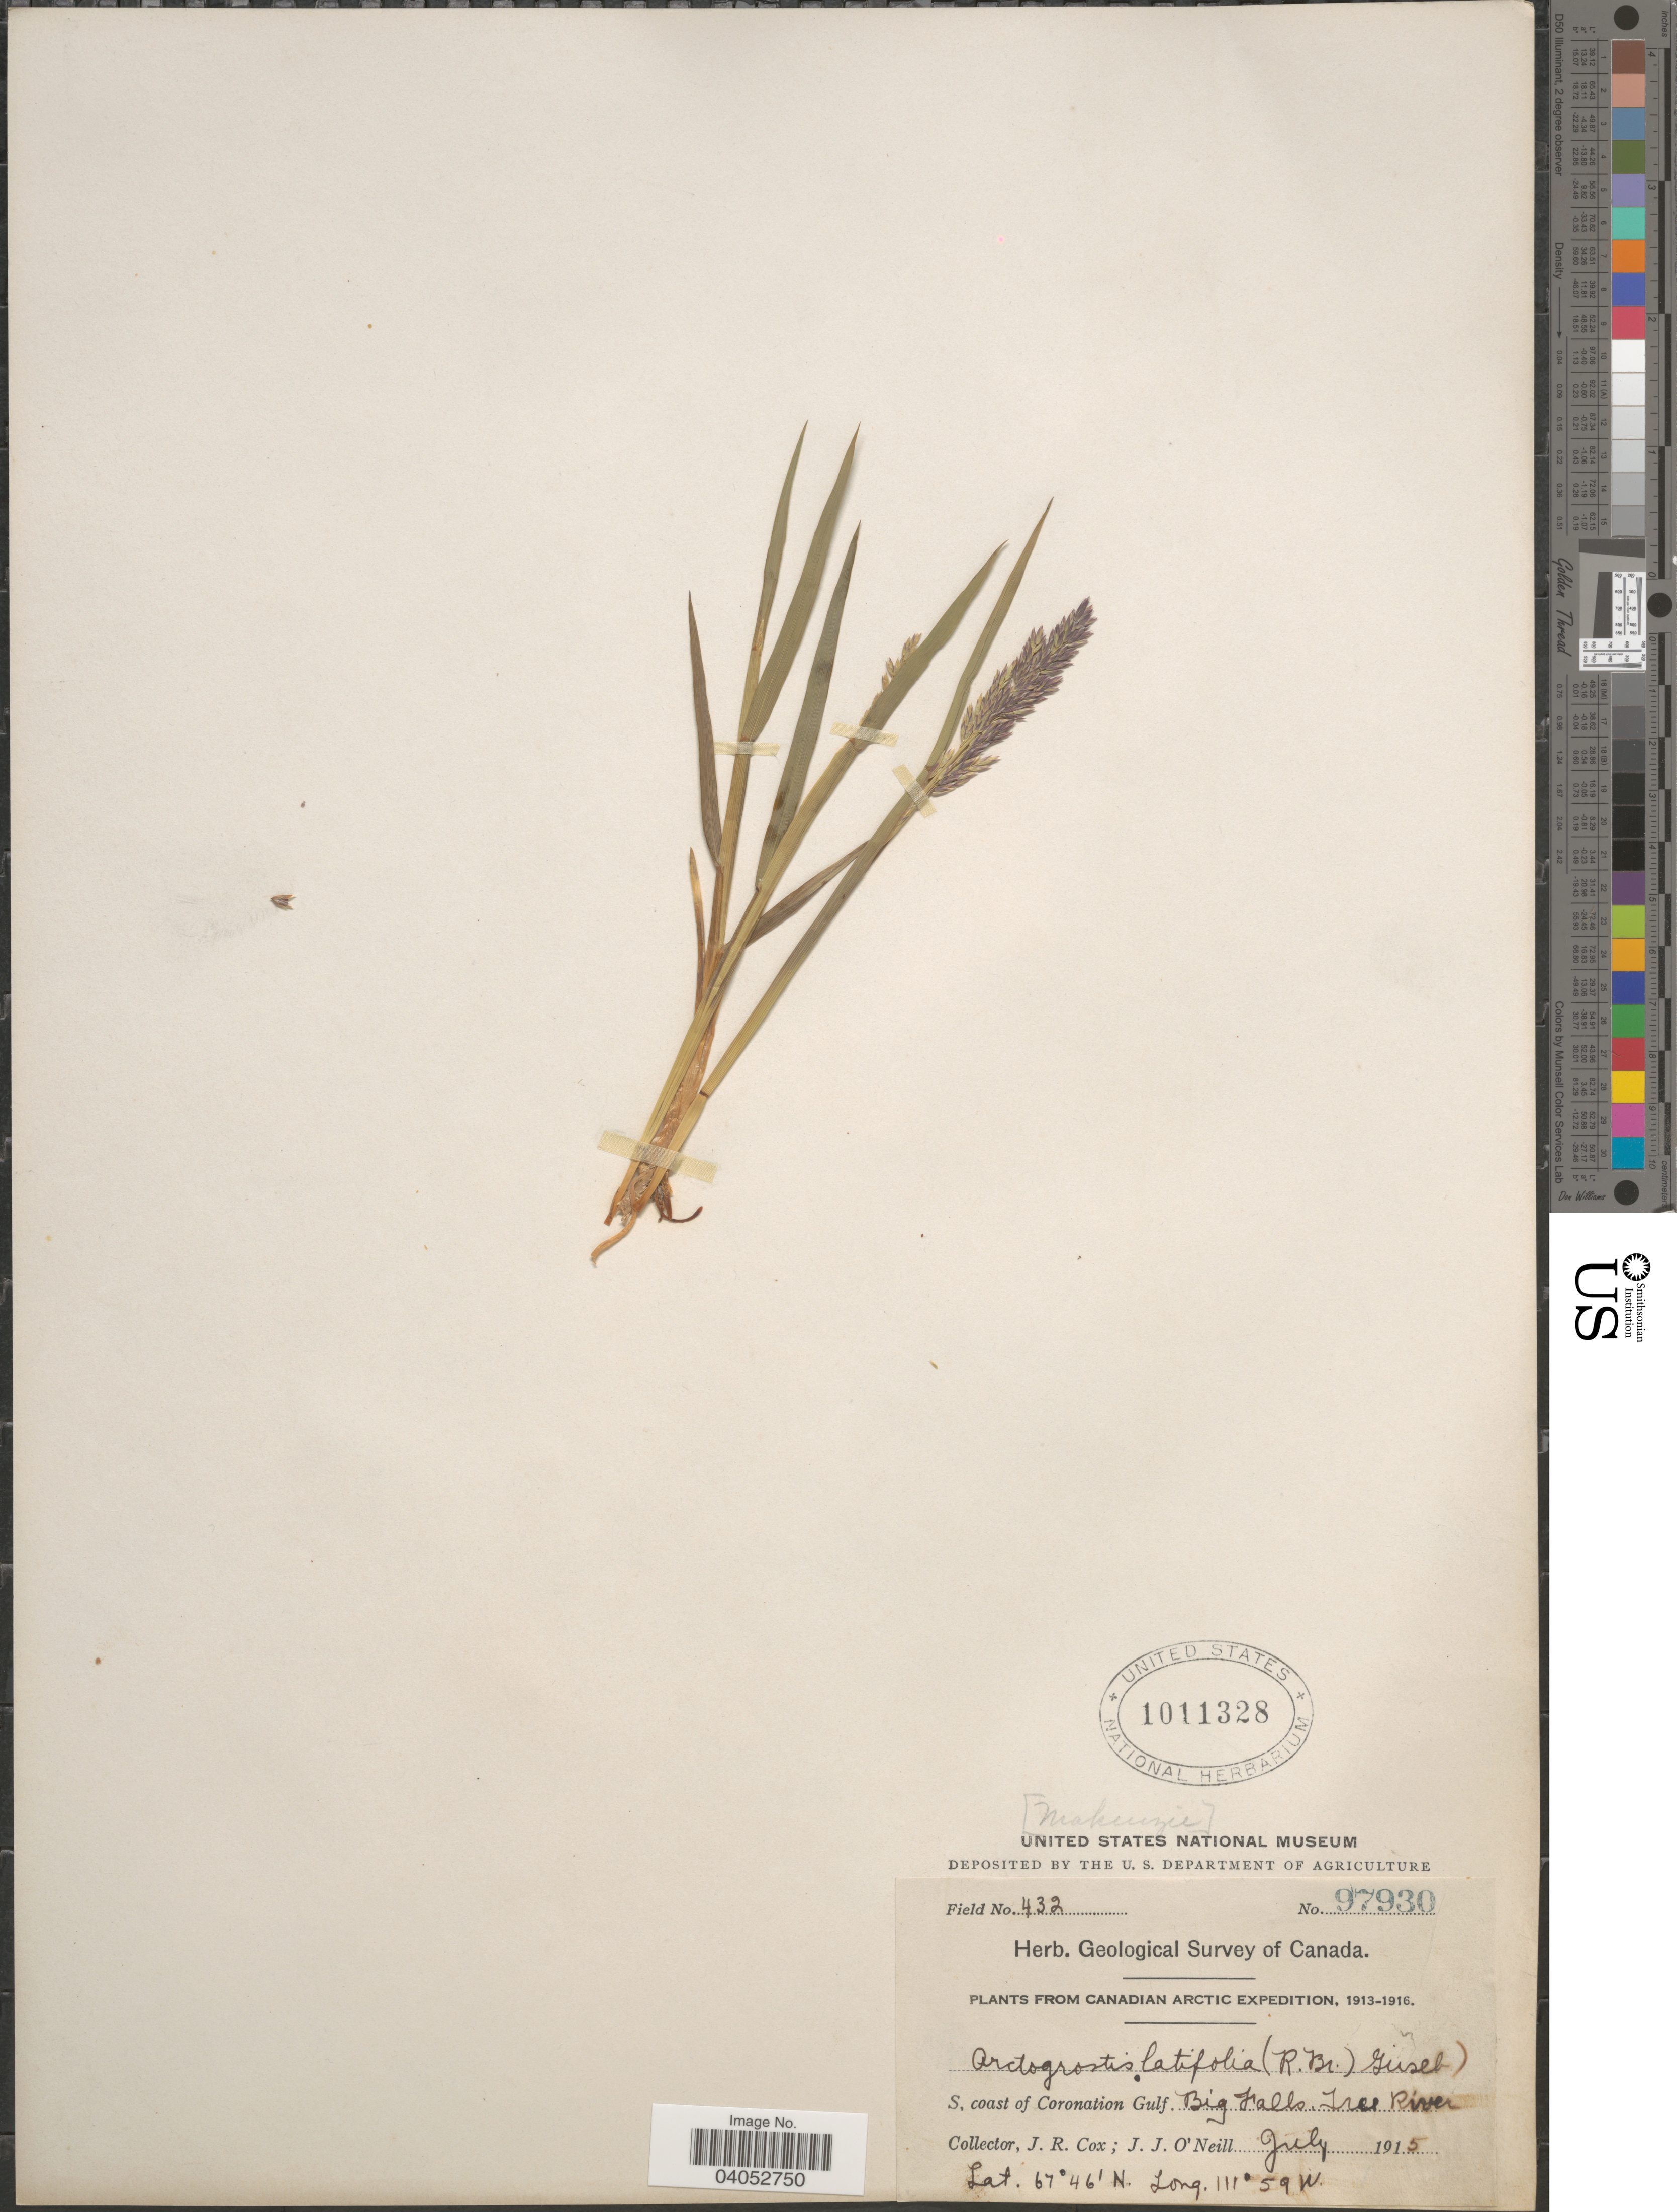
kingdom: Plantae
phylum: Tracheophyta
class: Liliopsida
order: Poales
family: Poaceae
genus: Arctagrostis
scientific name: Arctagrostis latifolia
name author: (R. Br.) Griseb.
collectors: J. Cox & J. J. O'Neill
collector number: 432/97930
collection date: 1915-07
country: Canada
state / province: Nunavut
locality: Mackenzie. S. coast of Coronation Gulf. Big Falls. Tree River.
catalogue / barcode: US 1011328